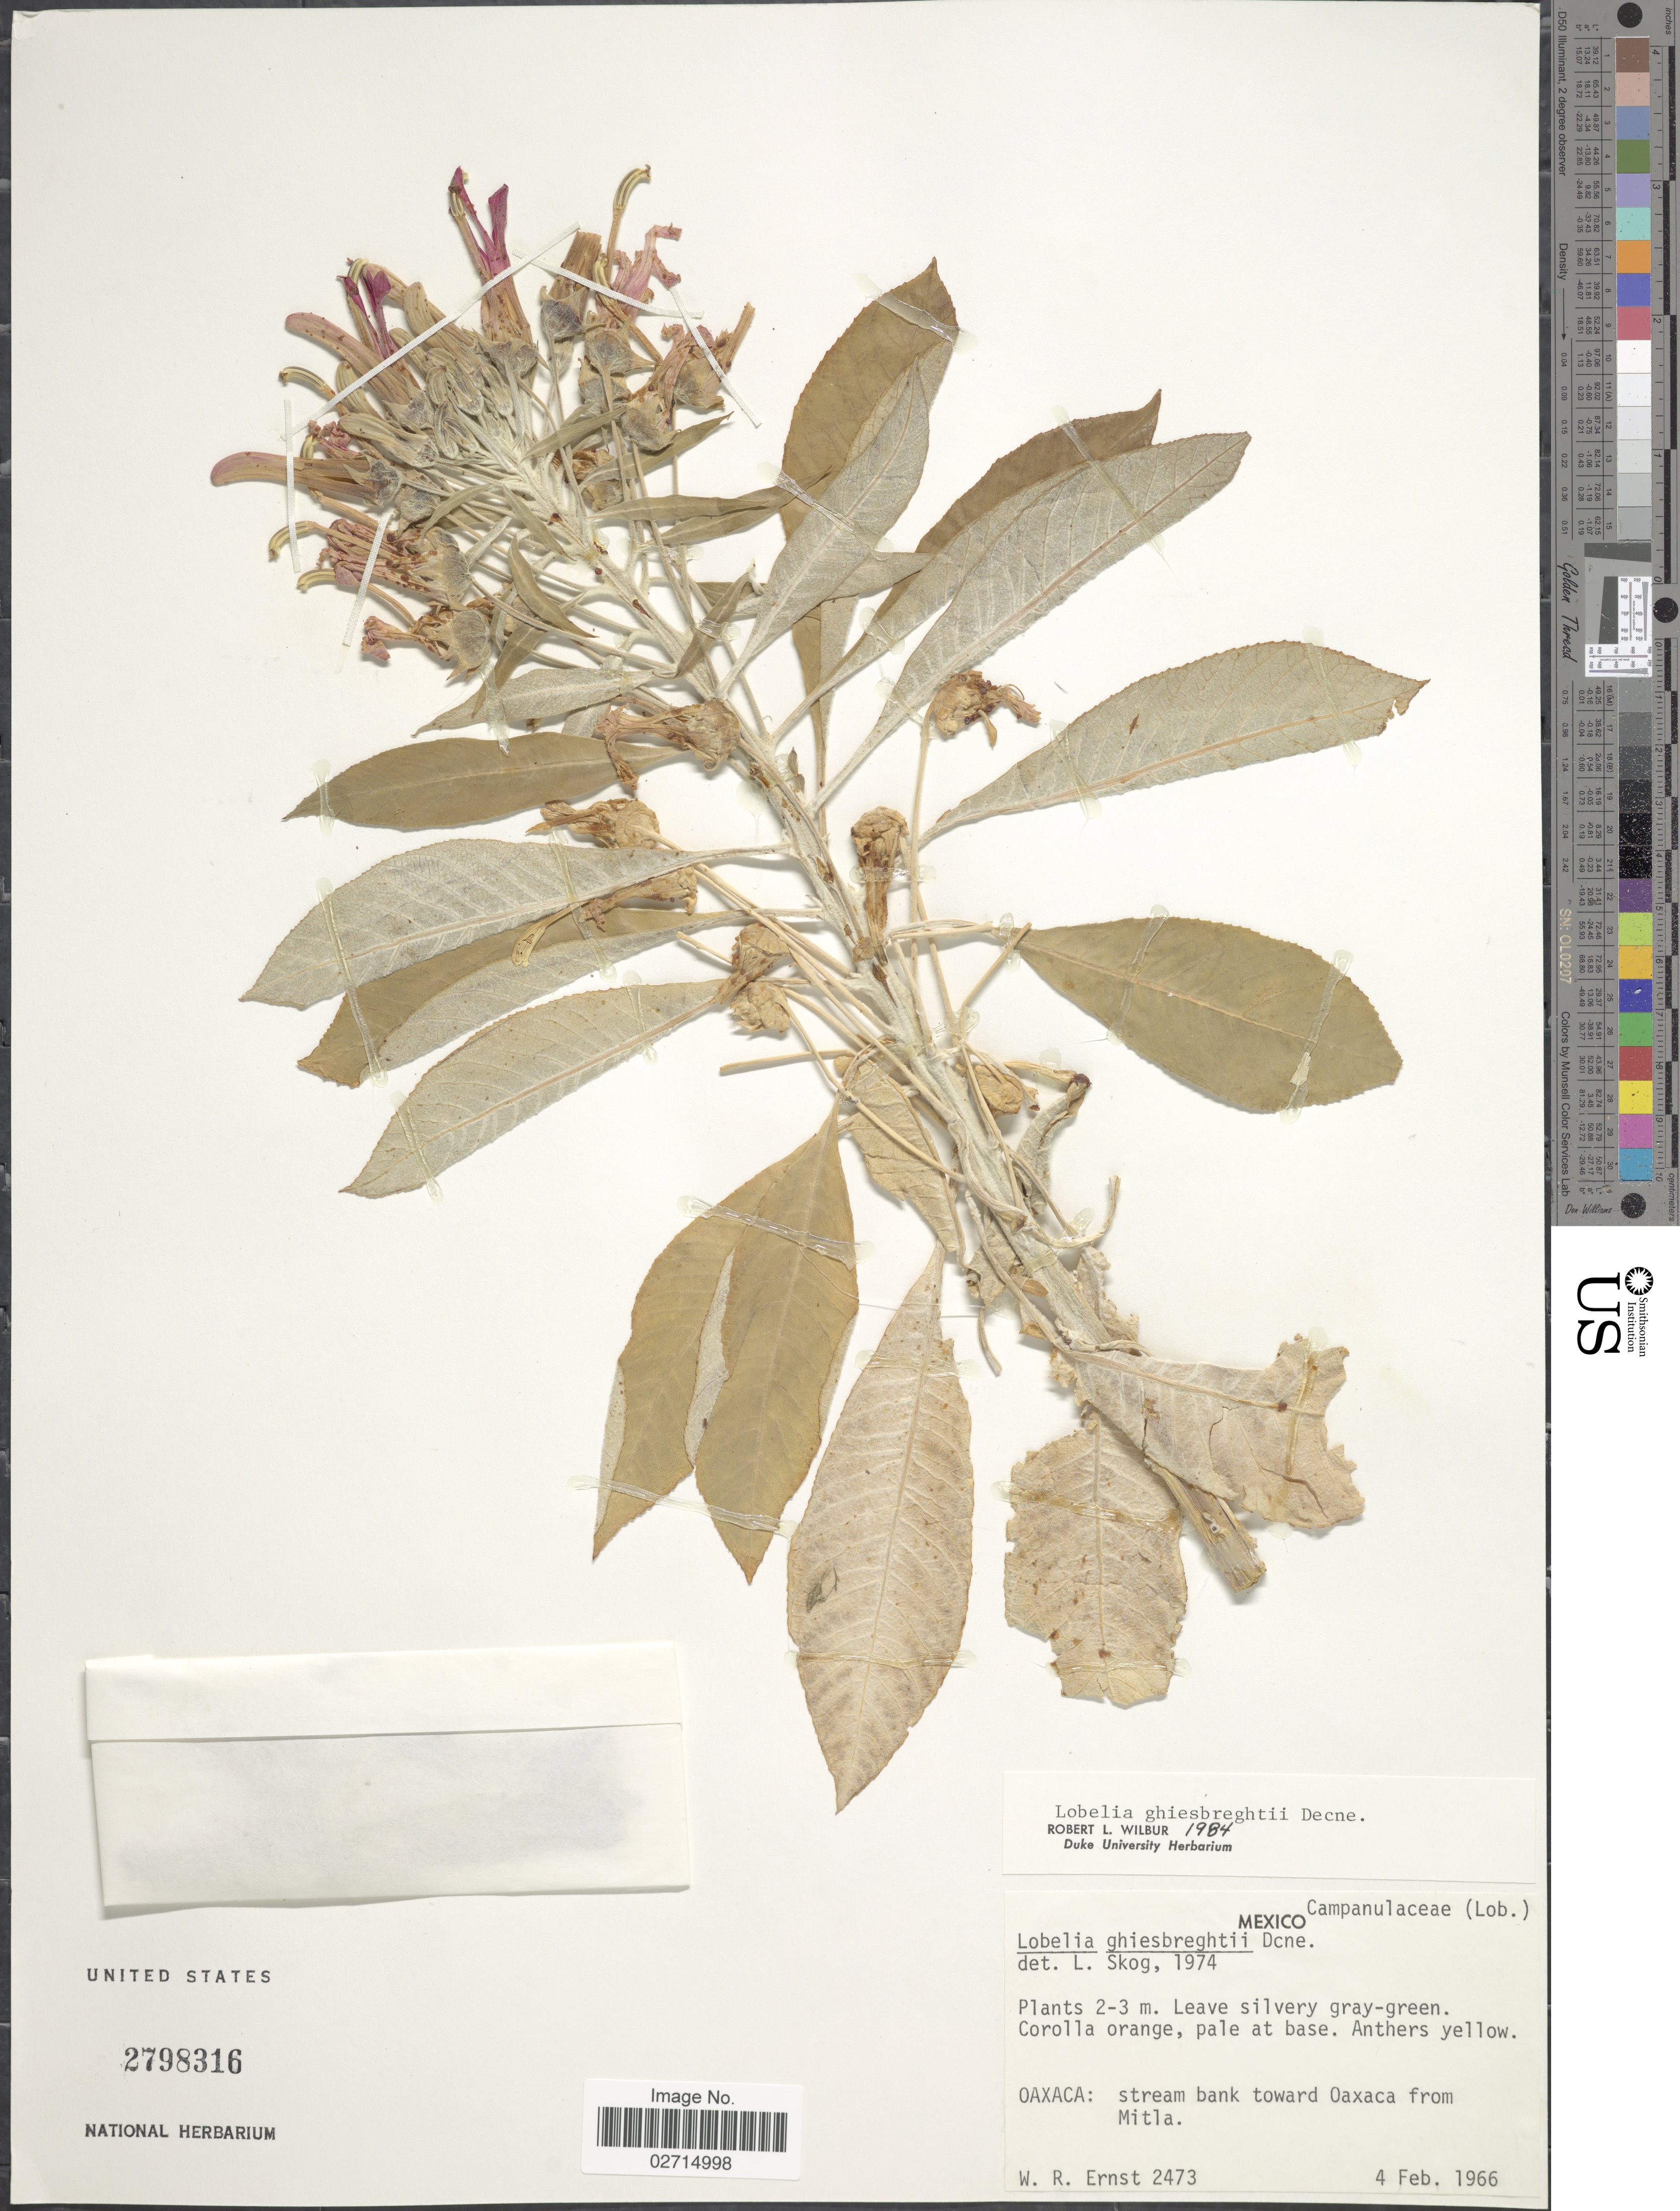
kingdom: Plantae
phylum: Tracheophyta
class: Magnoliopsida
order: Asterales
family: Campanulaceae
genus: Lobelia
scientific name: Lobelia ghiesbreghtii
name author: Decne.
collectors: W. R. Ernst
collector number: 2473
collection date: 1966-02-04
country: Mexico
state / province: Oaxaca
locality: Oaxaca: stream bank toward Oaxaca from Mitla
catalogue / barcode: US 2798316